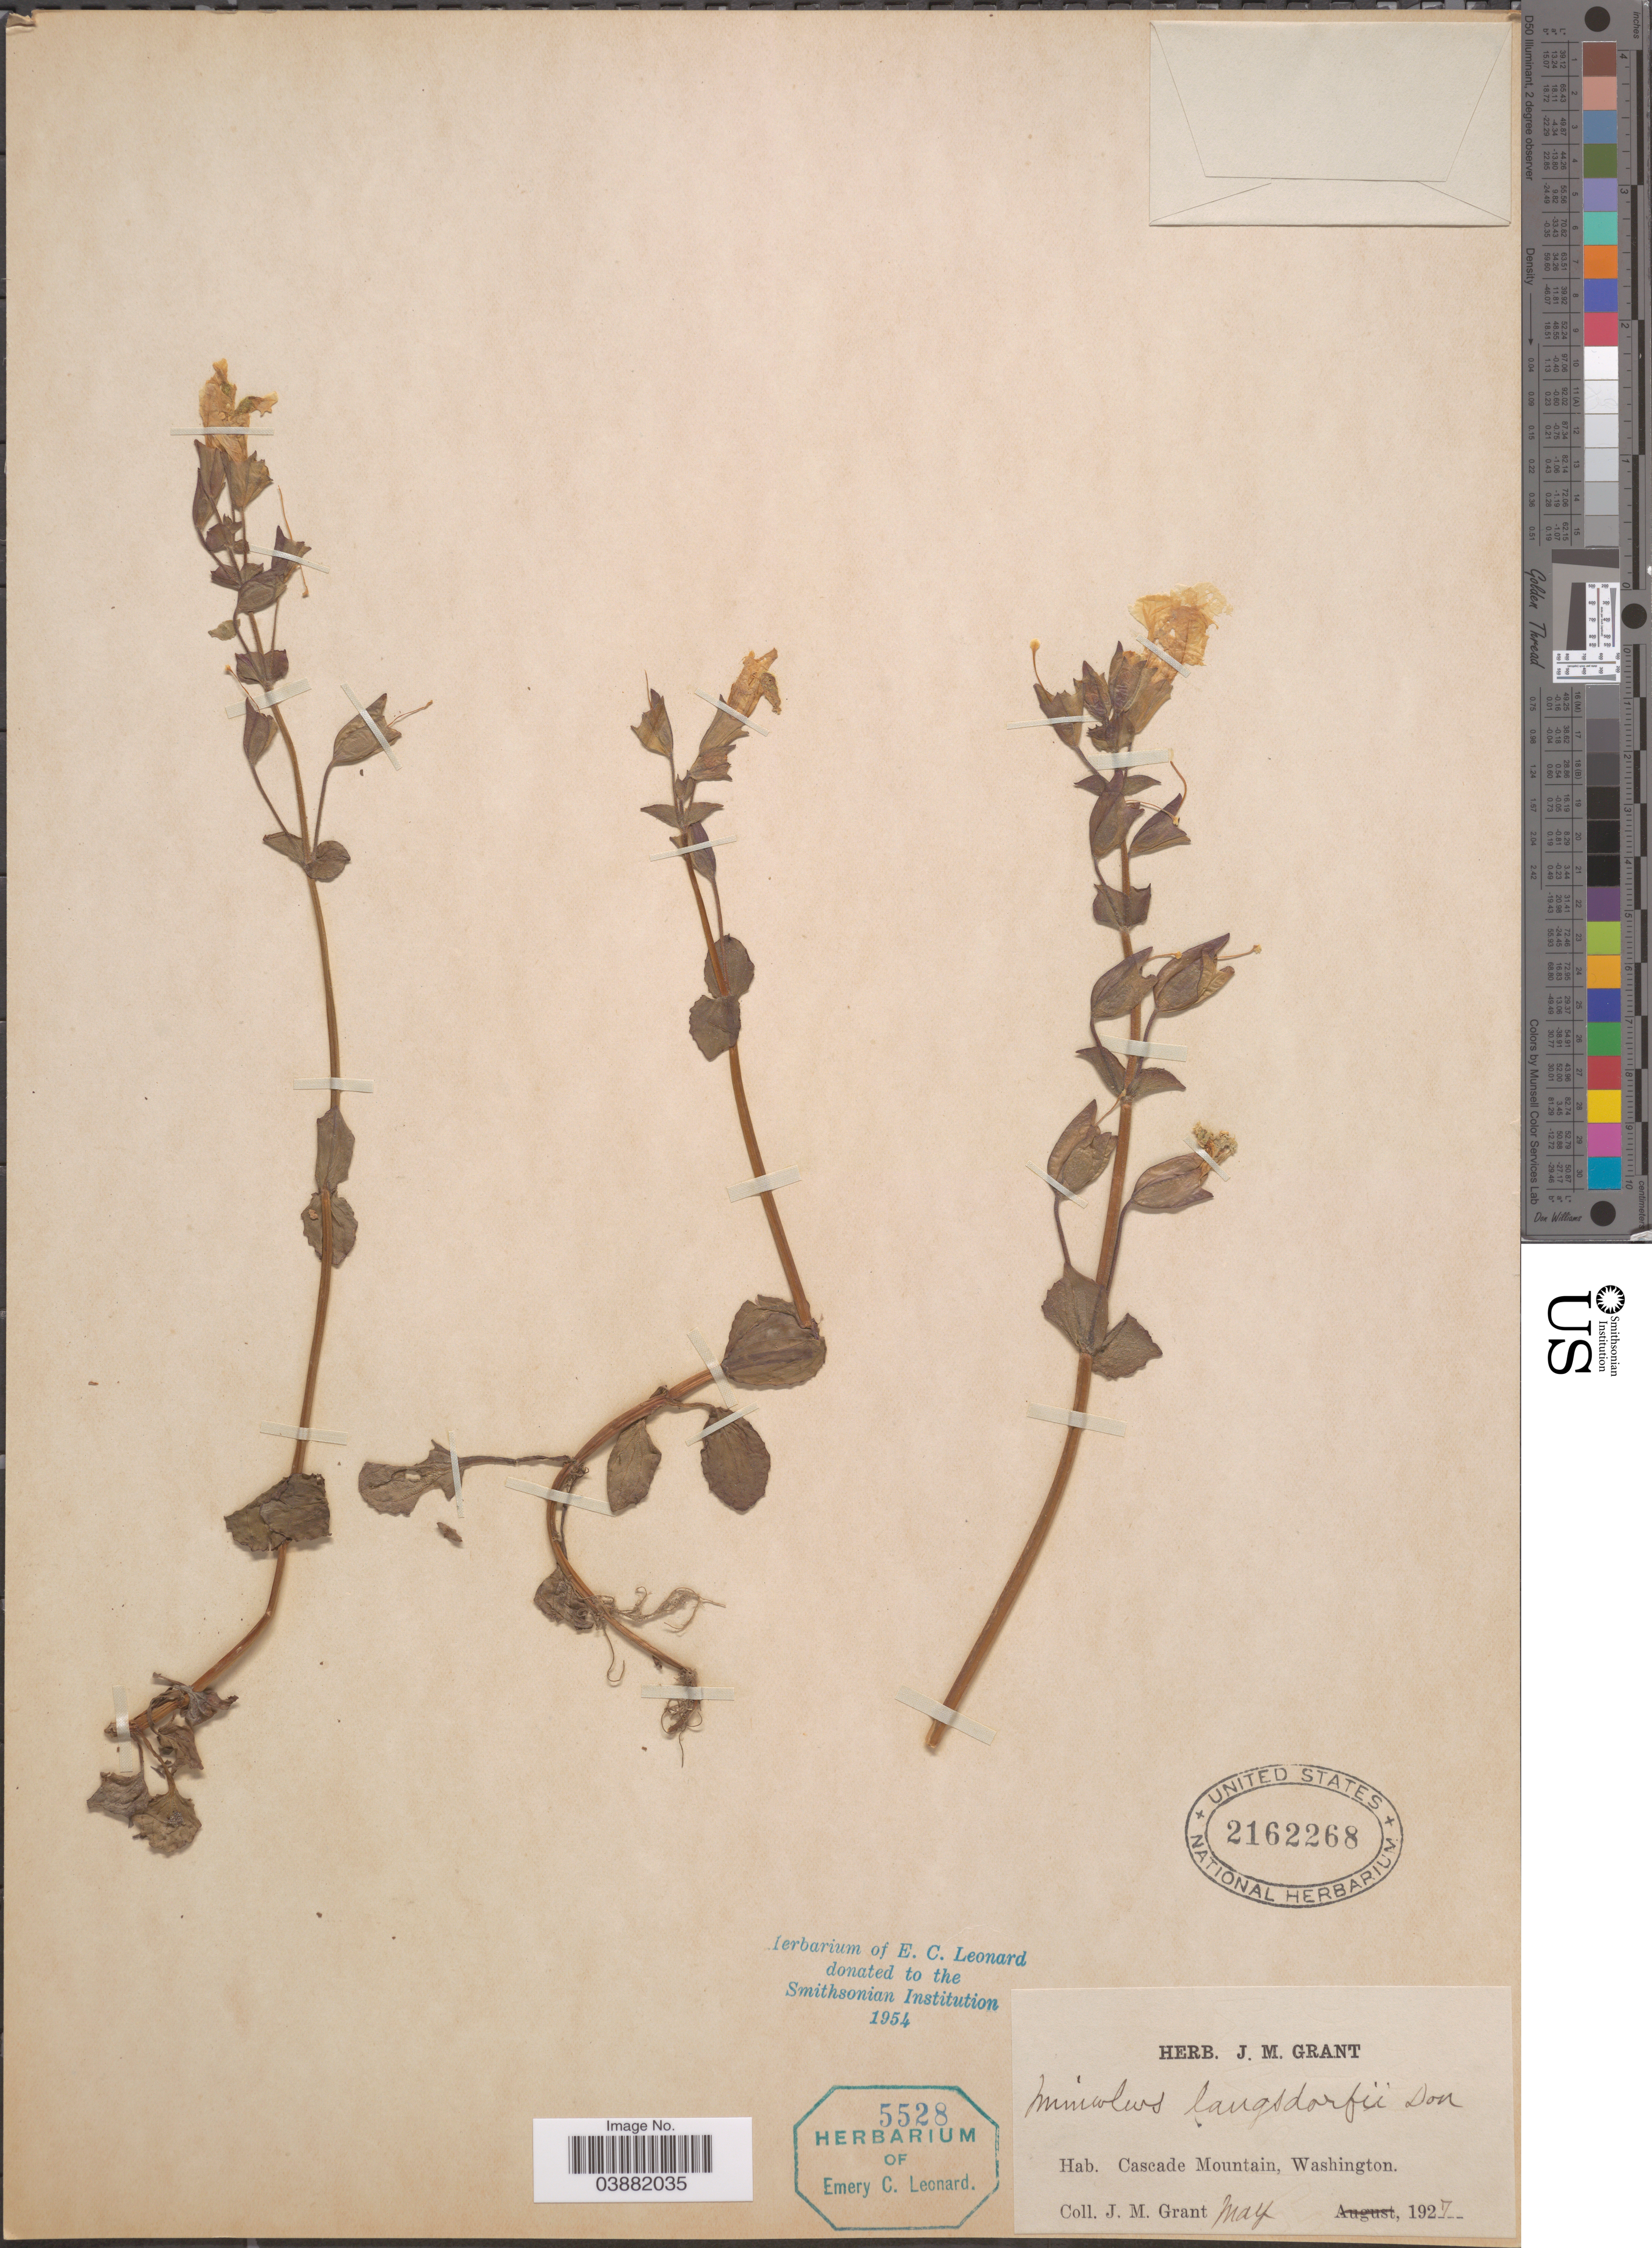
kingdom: Plantae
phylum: Tracheophyta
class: Magnoliopsida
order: Lamiales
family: Phrymaceae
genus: Mimulus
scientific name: Mimulus langsdorffii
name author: Donn & Sims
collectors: J. M. Grant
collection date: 1927-05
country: United States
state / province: Washington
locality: Cascade Mountains.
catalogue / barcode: US 2162268